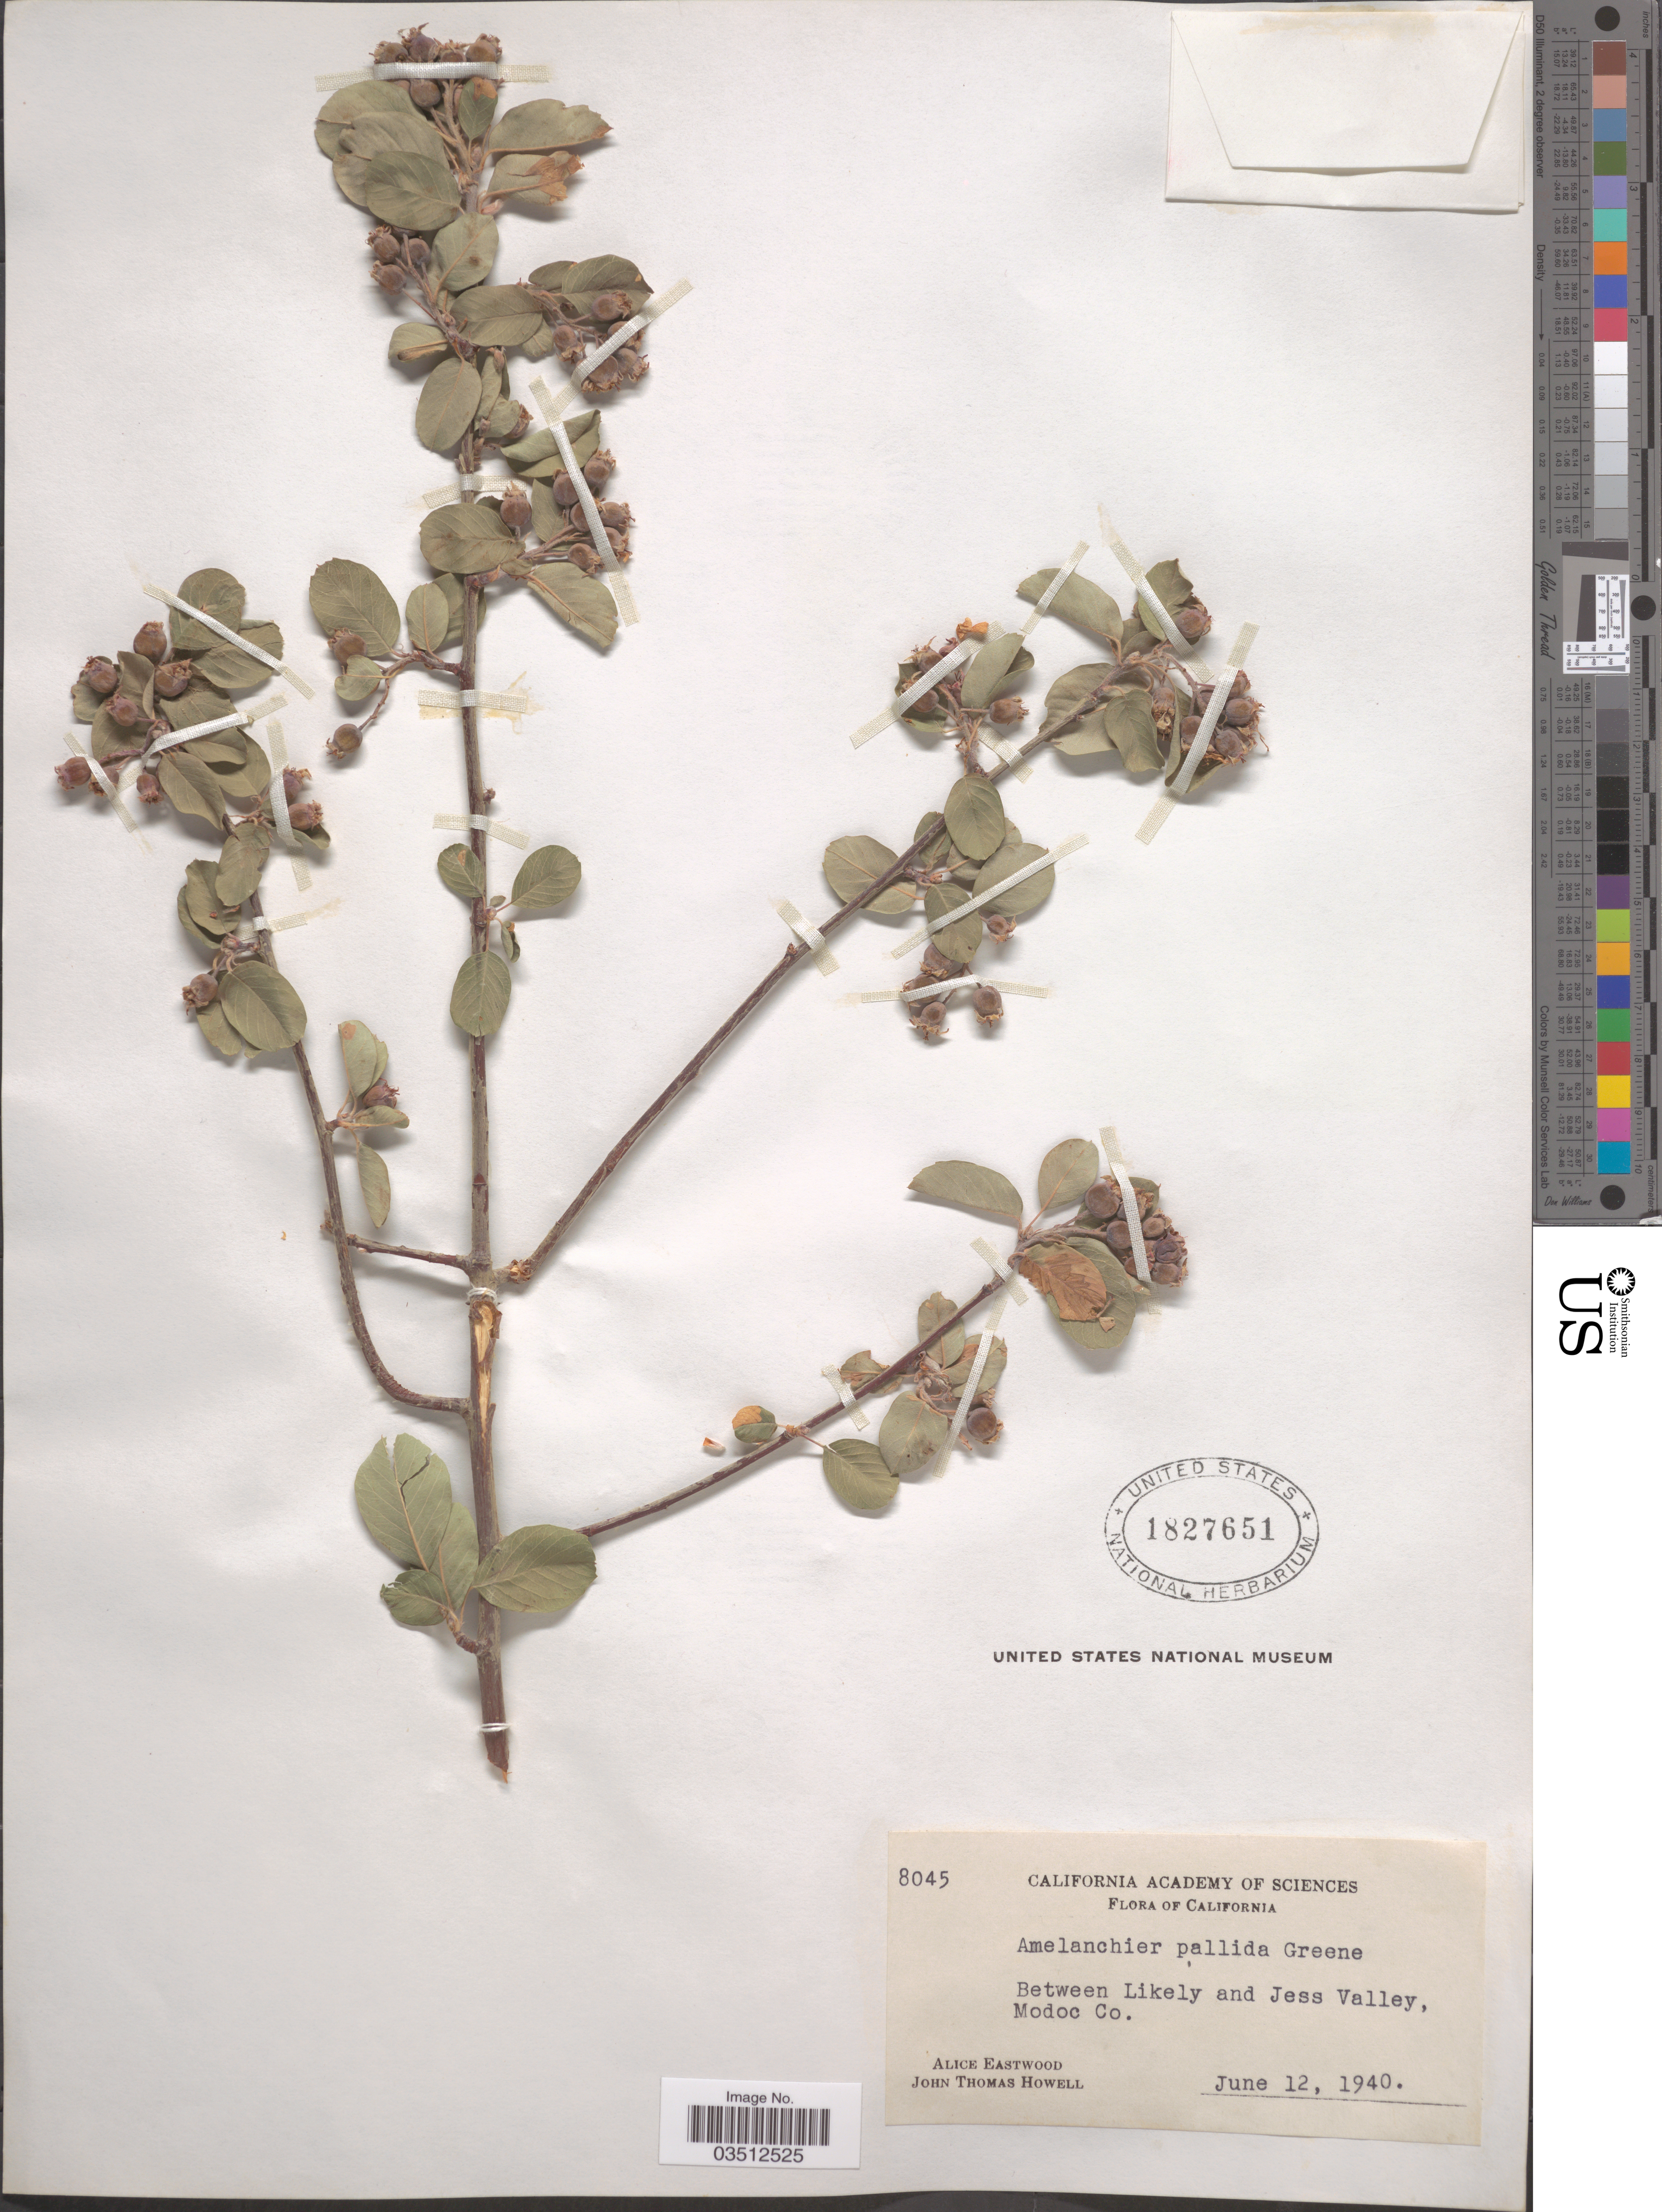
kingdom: Plantae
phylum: Tracheophyta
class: Magnoliopsida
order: Rosales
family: Rosaceae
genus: Amelanchier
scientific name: Amelanchier pallida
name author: Greene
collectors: A. Eastwood & J. T. Howell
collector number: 8045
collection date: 1940-06-12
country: United States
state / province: California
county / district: Modoc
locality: Between Likely and Jess Valley, Modoc Co.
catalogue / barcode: US 1827651